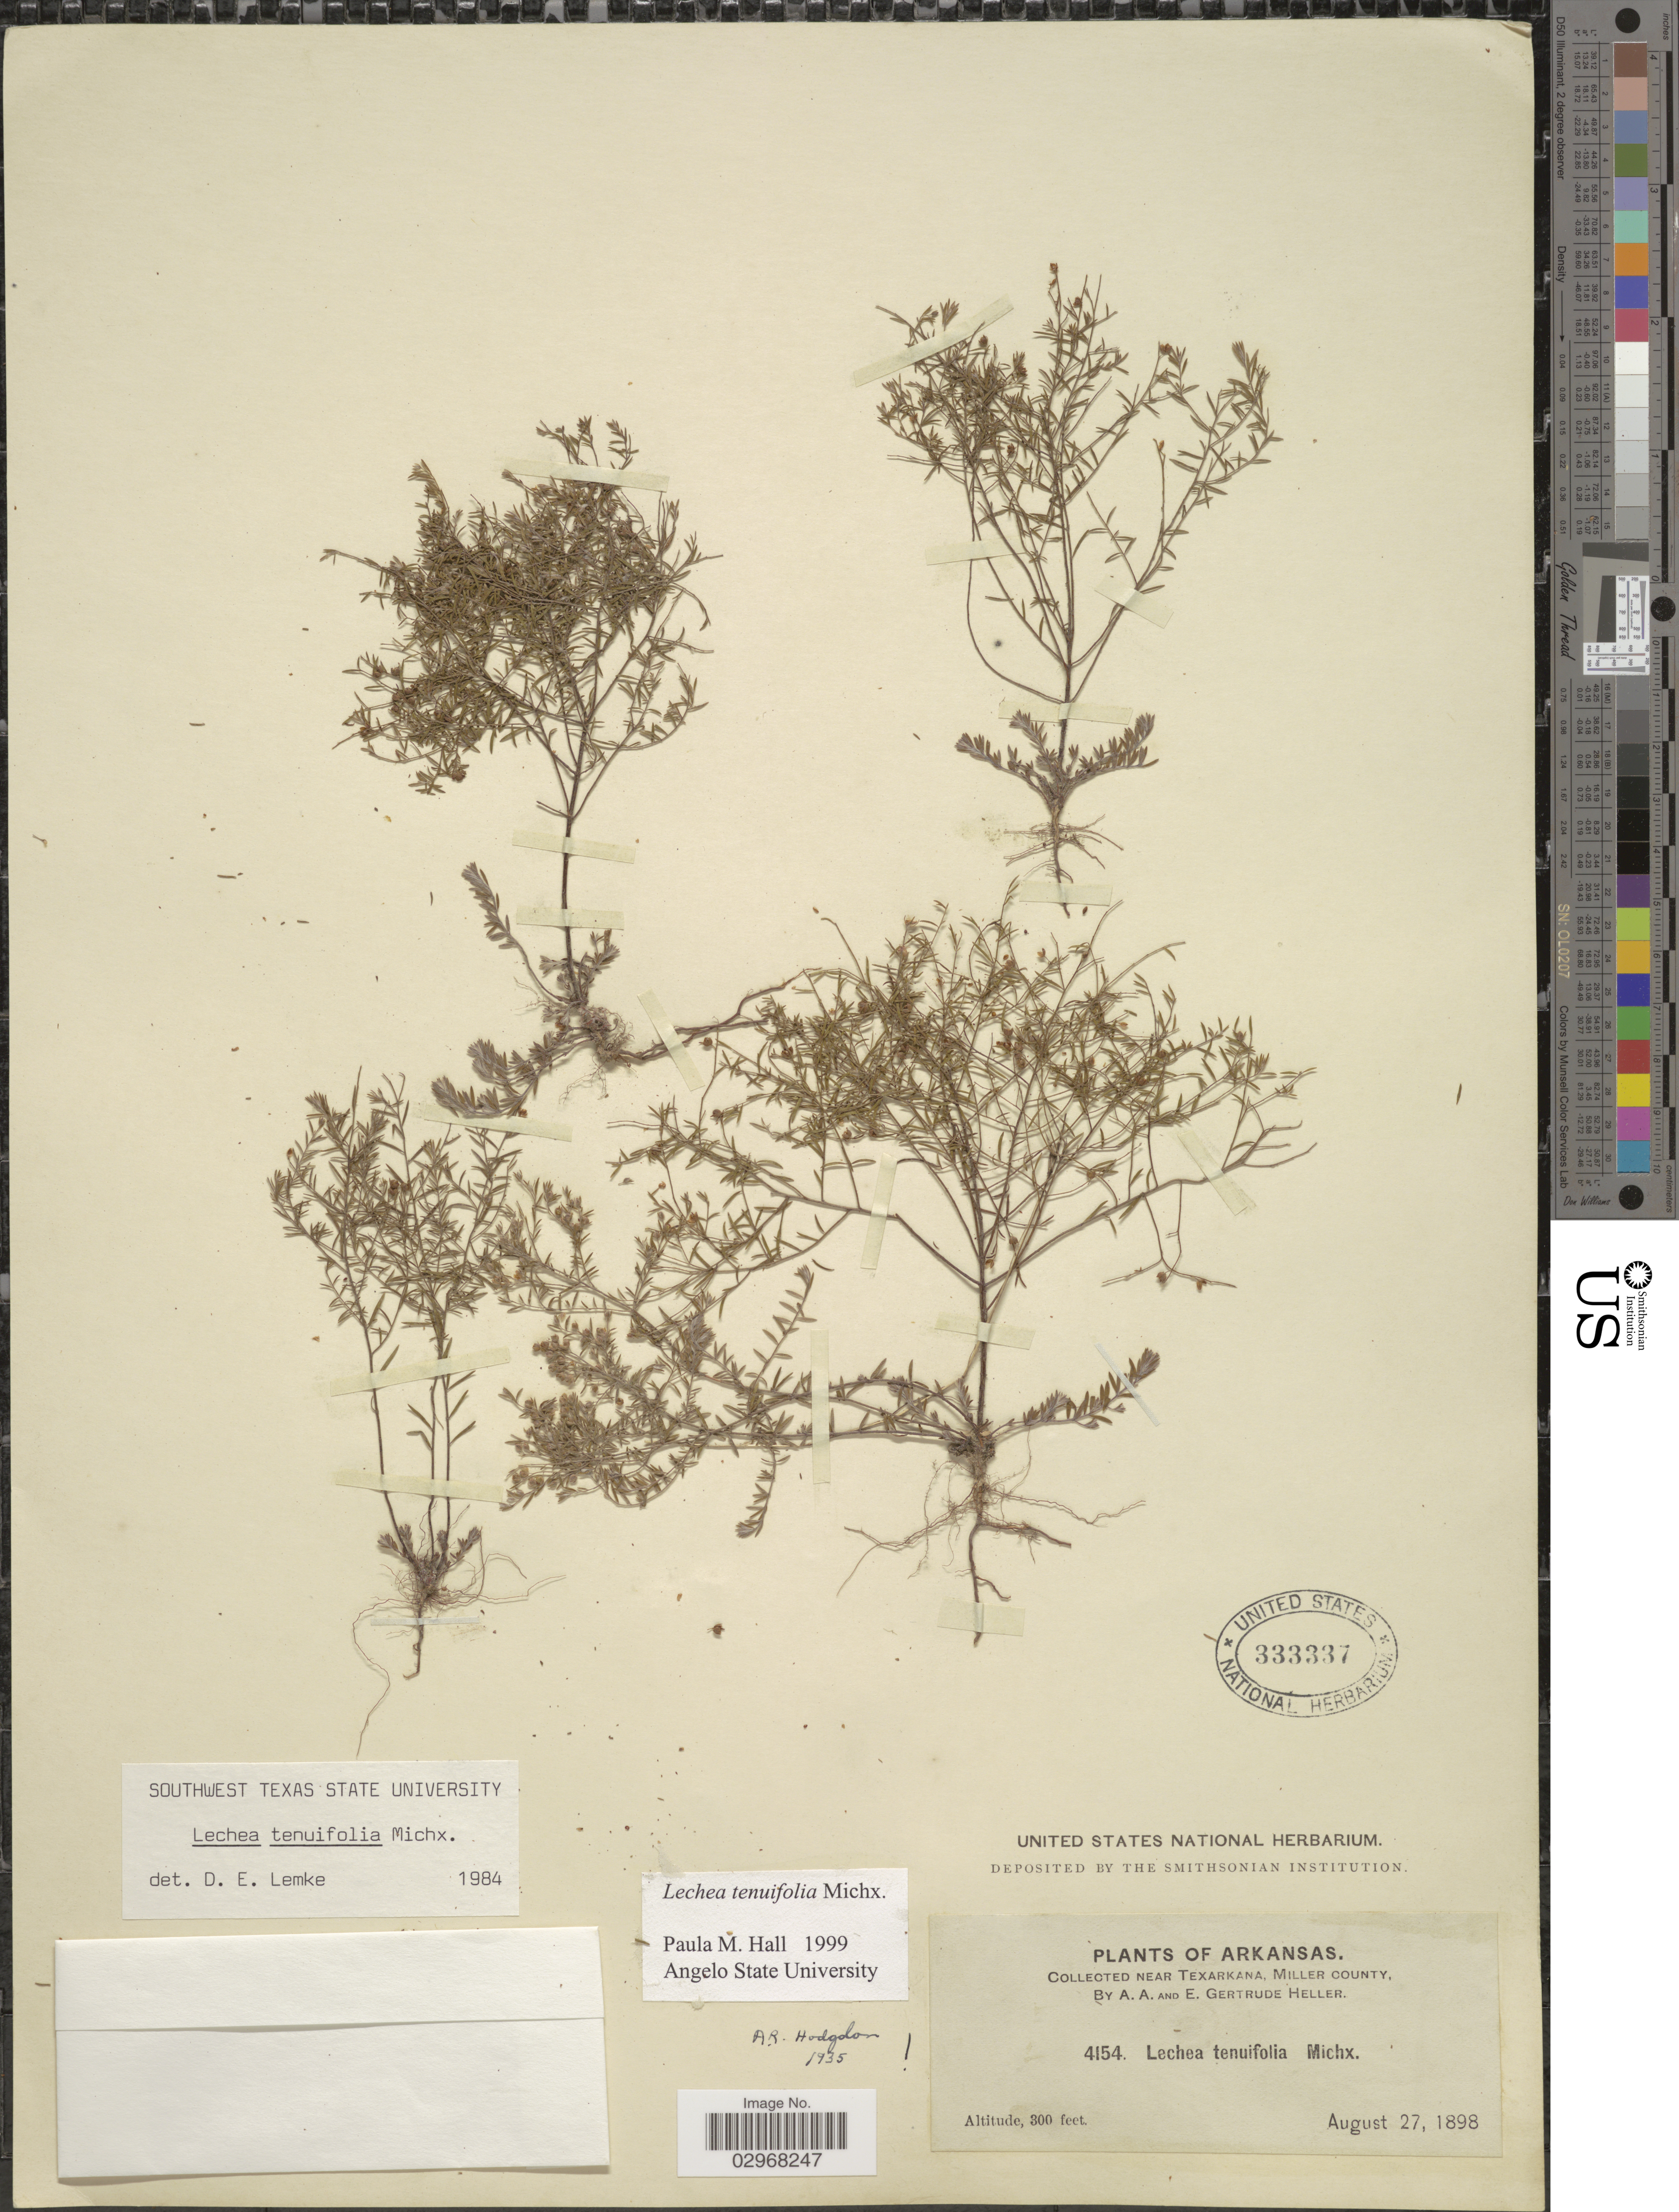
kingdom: Plantae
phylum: Tracheophyta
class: Magnoliopsida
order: Malvales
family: Cistaceae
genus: Lechea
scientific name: Lechea tenuifolia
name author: Michx.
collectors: A. A. Heller & E. G. Heller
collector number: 4154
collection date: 1898-08-27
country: United States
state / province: Arkansas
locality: Near Texarkana, Miller County.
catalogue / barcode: US 333337